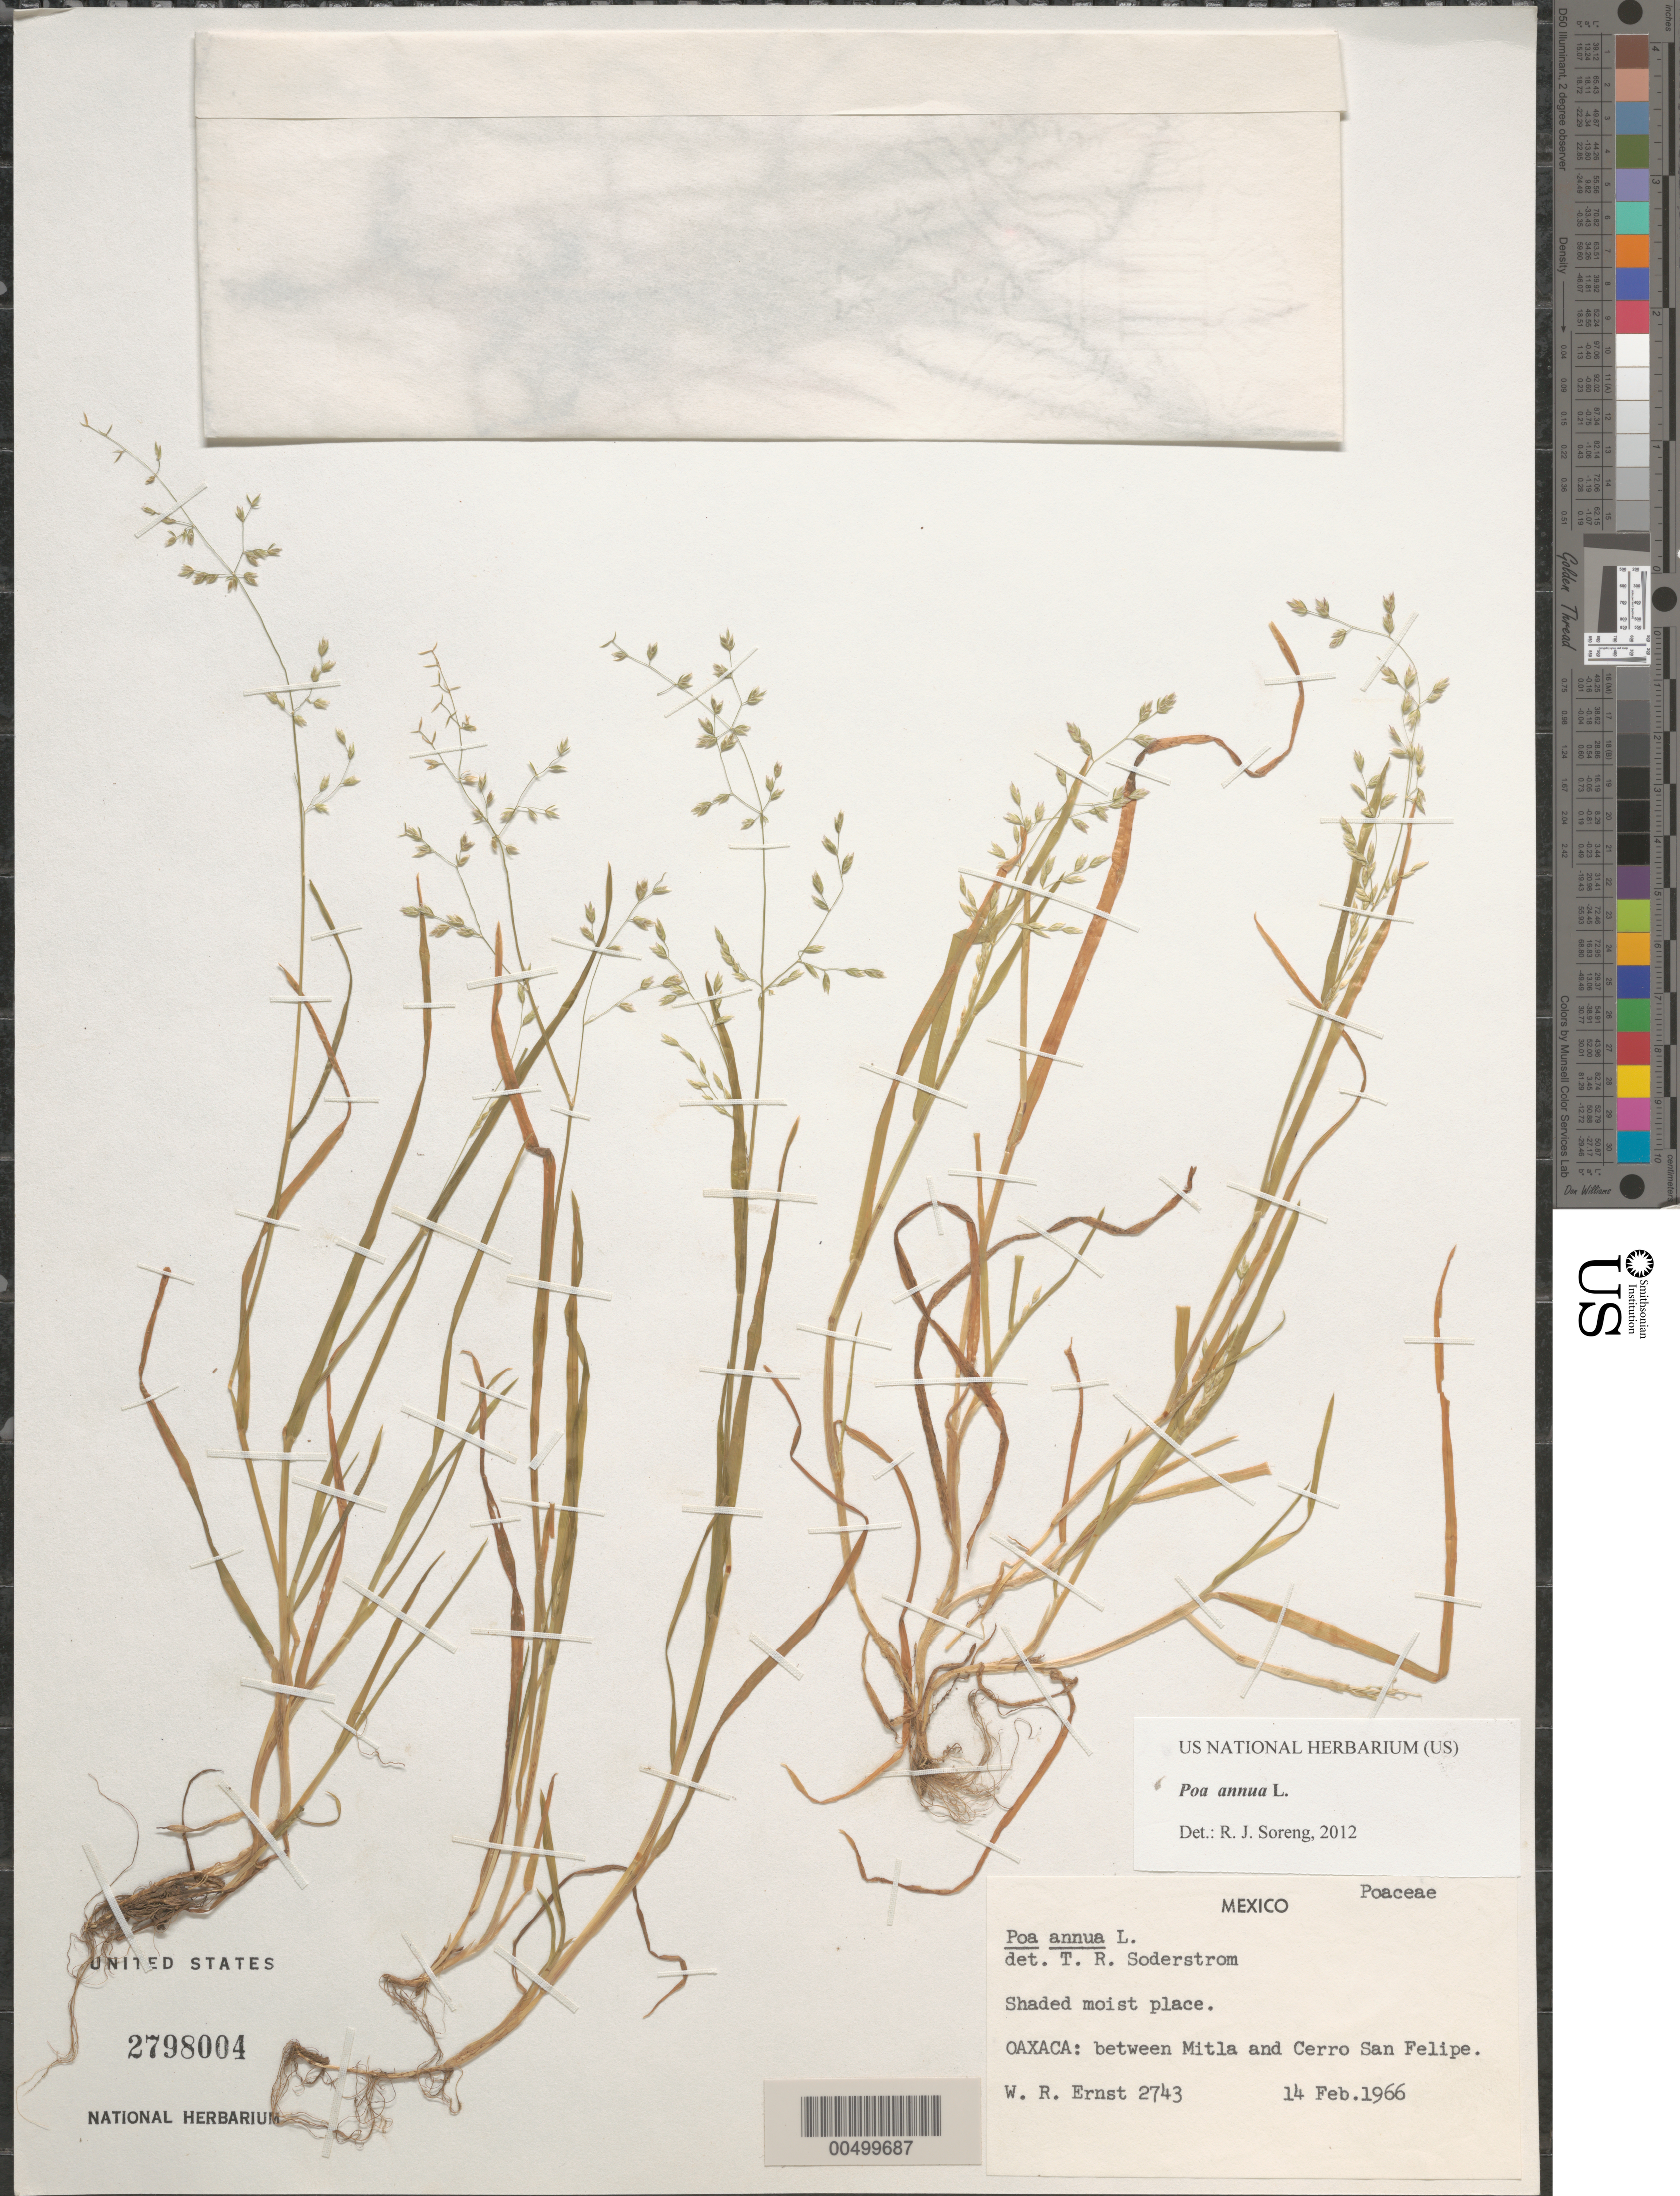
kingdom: Plantae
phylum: Tracheophyta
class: Liliopsida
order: Poales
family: Poaceae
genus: Poa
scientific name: Poa annua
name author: L.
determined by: Soderstrom, T. R.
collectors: W. R. Ernst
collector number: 2743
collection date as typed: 14 Feb 1966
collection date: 1966-02-14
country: Mexico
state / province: Oaxaca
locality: Between Mitla & Cerro San Felipe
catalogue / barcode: US 2798004